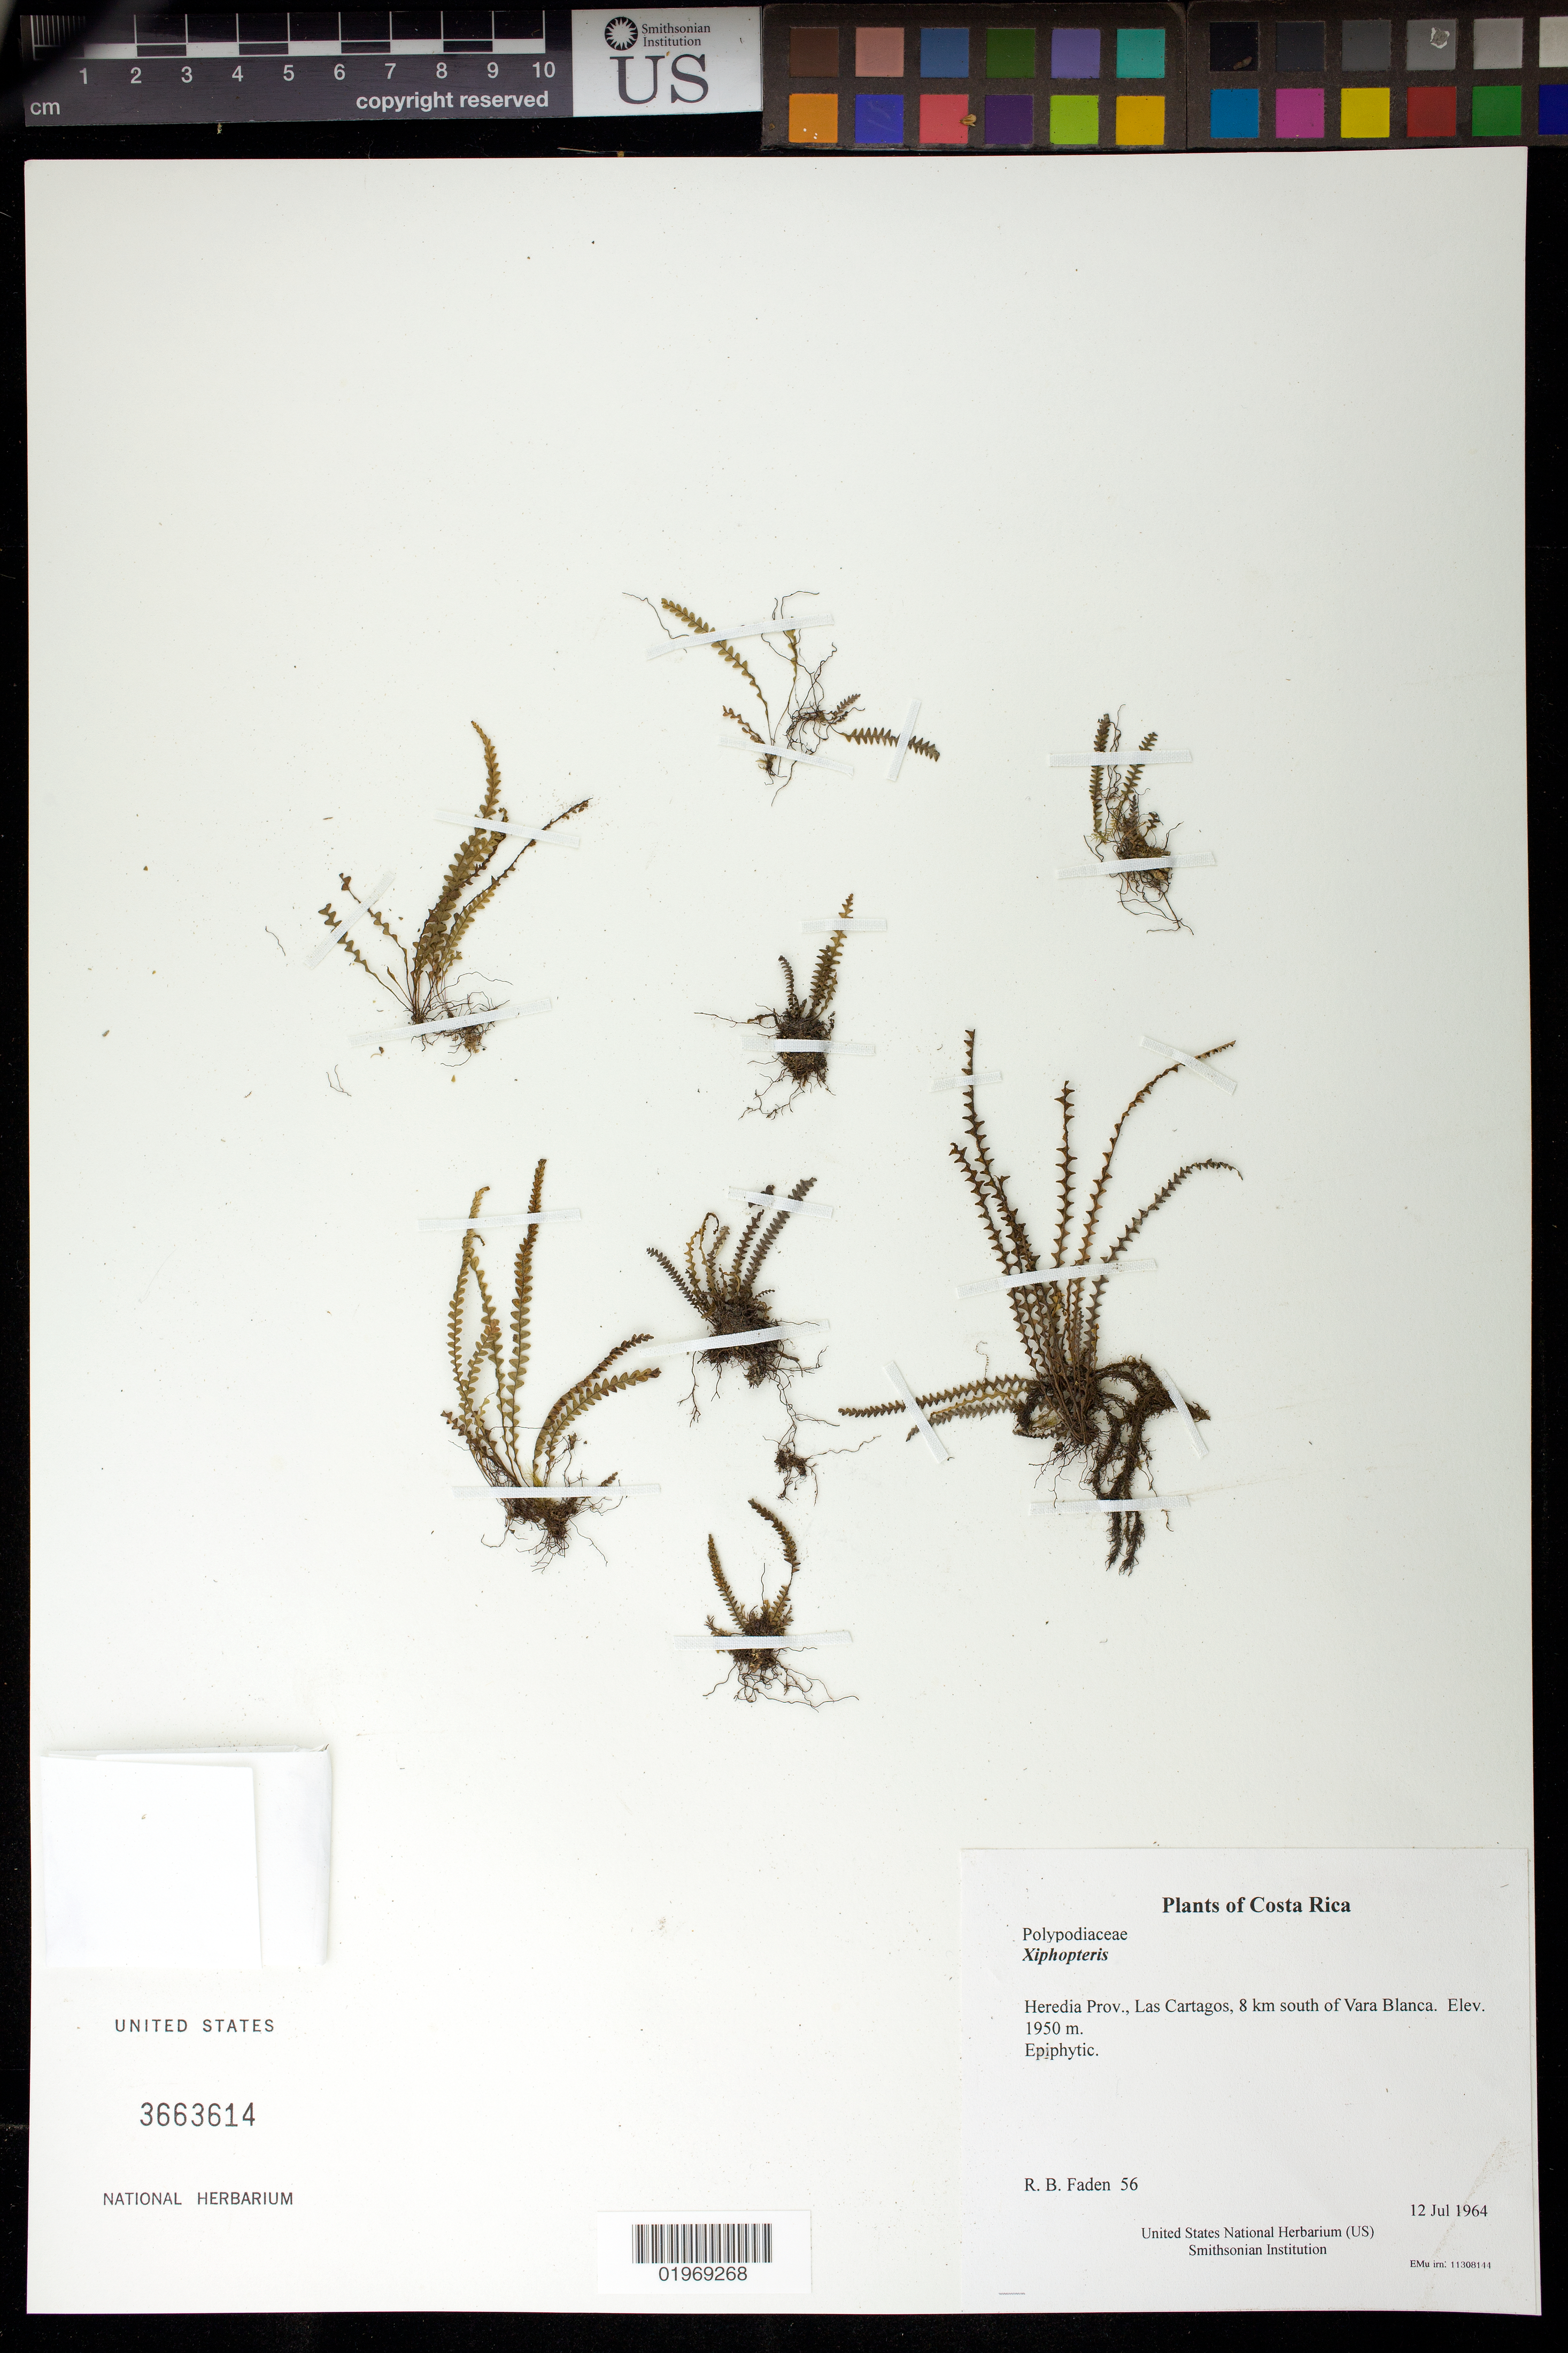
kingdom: Plantae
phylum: Tracheophyta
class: Polypodiopsida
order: Polypodiales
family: Polypodiaceae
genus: Xiphopteris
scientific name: Xiphopteris sp.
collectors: R. B. Faden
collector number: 56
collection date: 1964-07-12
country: Costa Rica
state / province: Heredia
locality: Las Cartagos, 8 km south of Vara Blanca.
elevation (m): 1950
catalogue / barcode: US 3663614